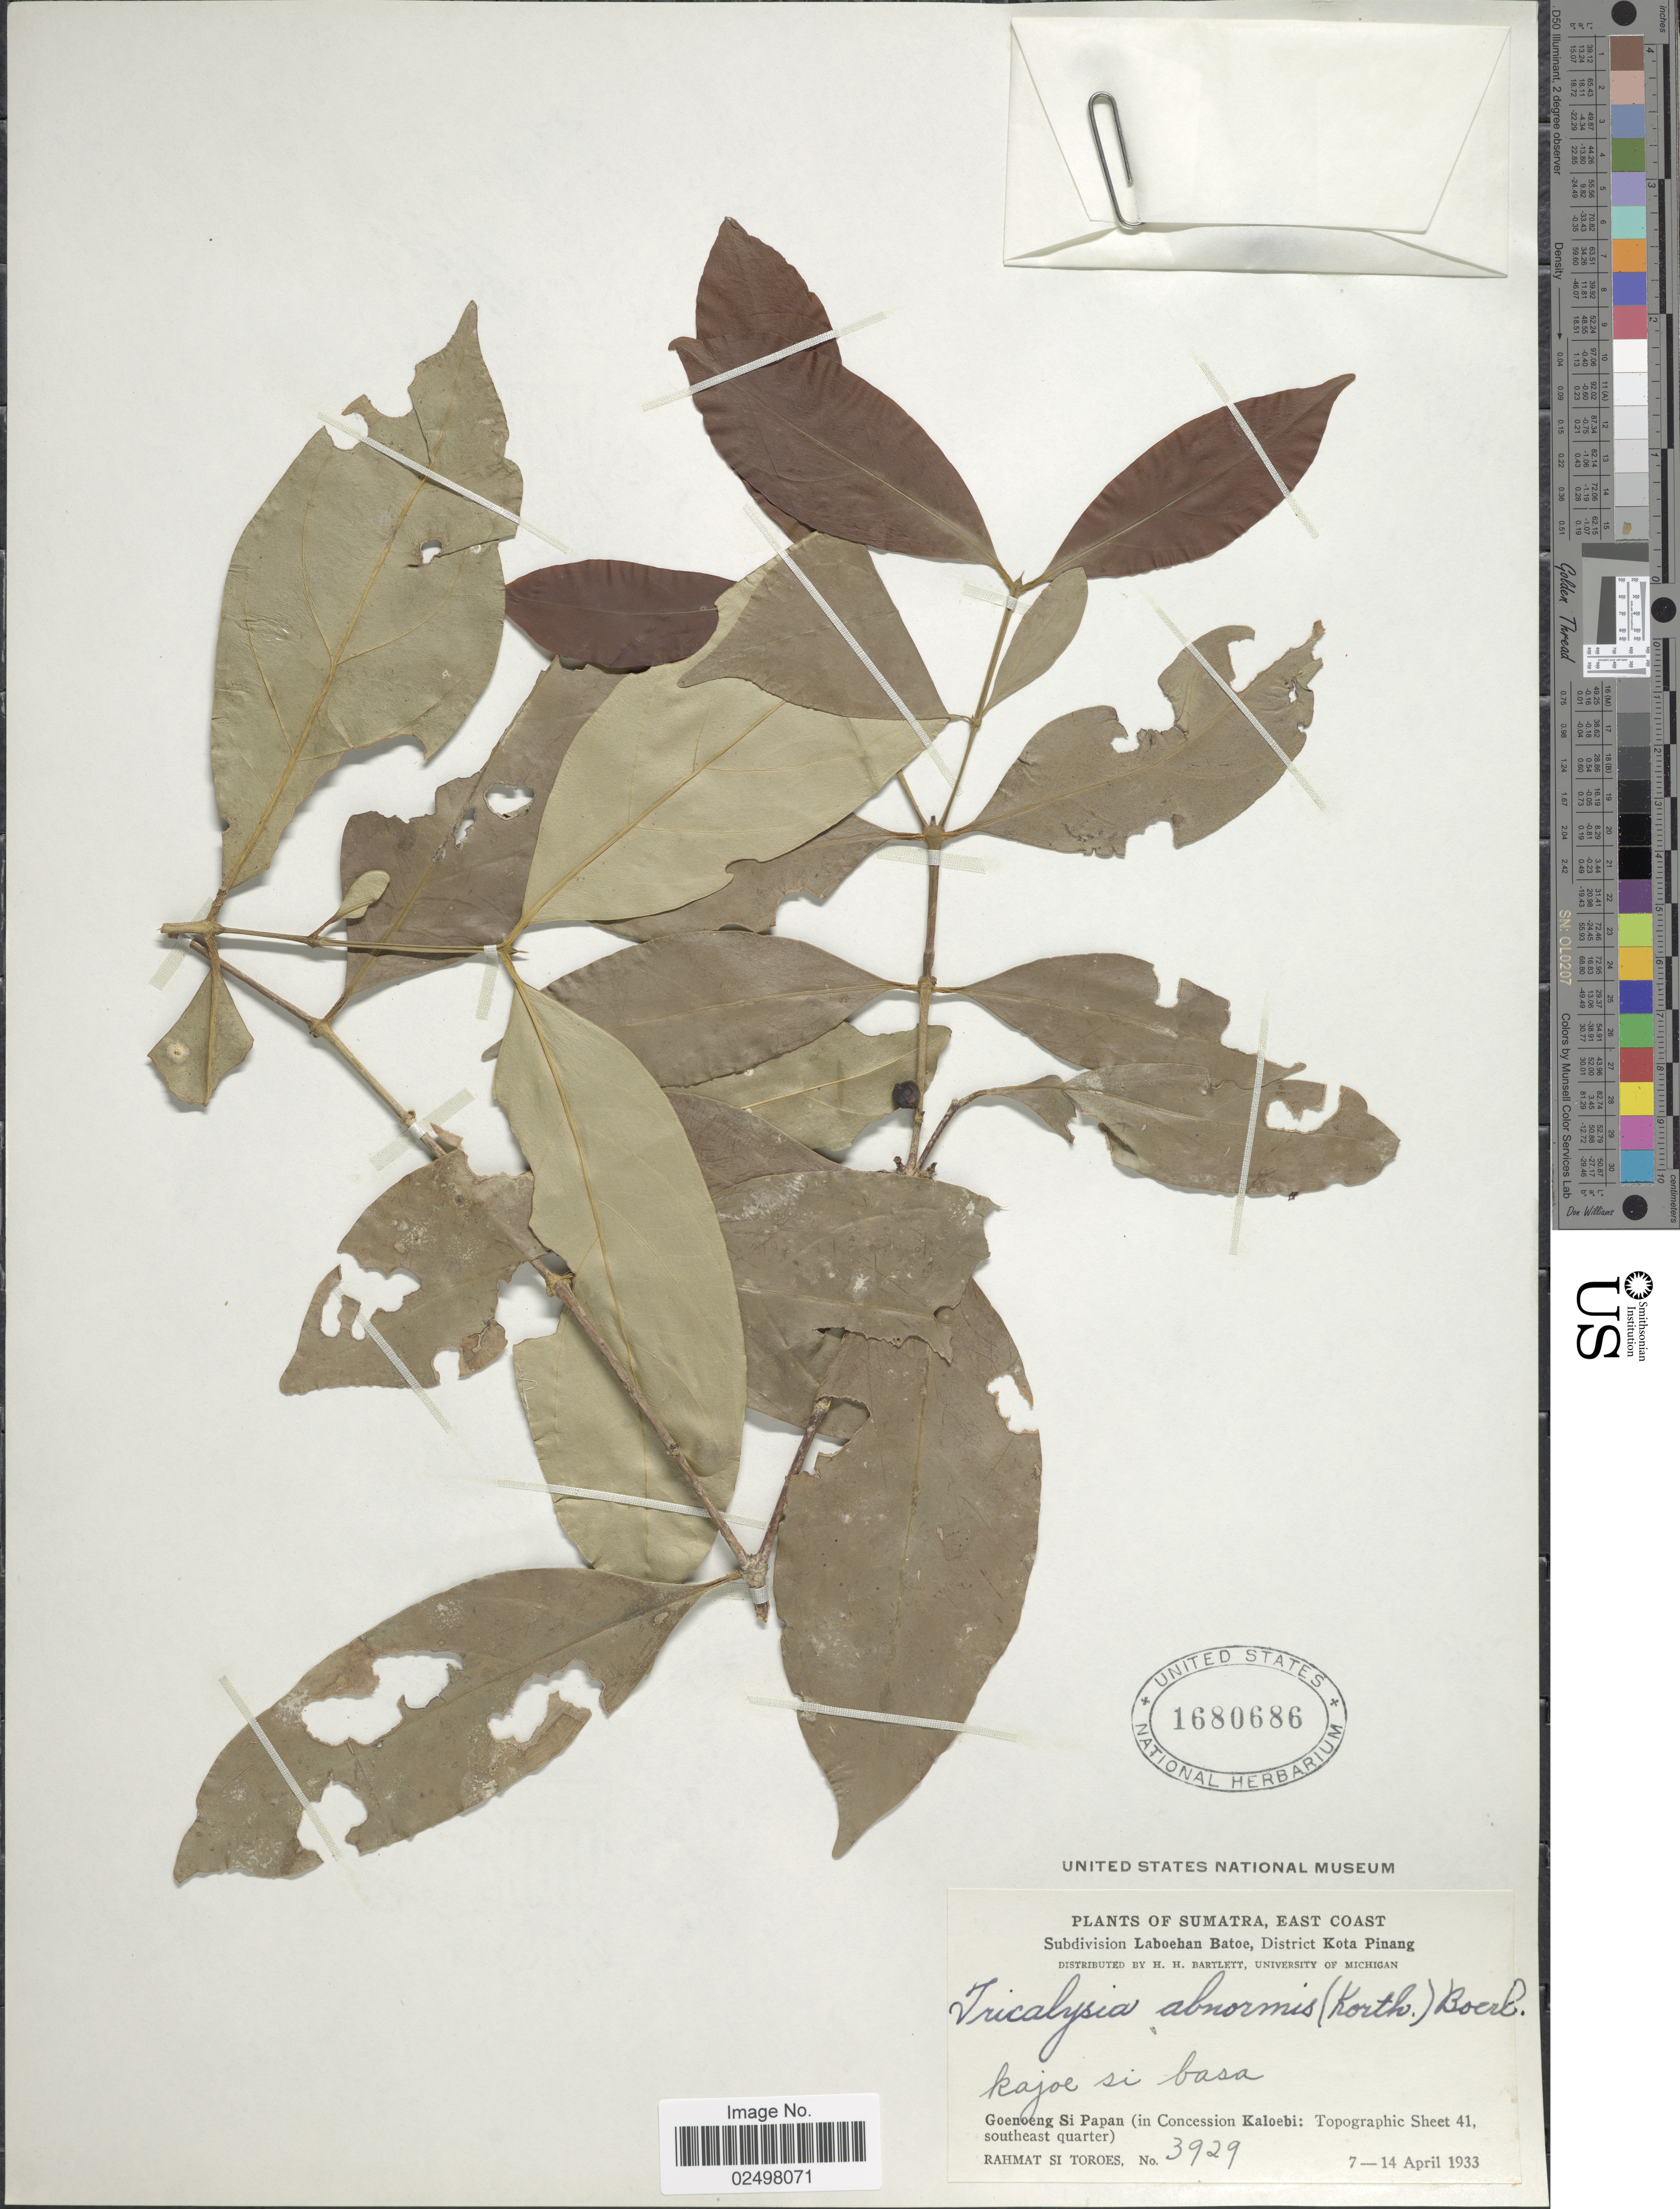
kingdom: Plantae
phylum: Tracheophyta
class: Magnoliopsida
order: Gentianales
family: Rubiaceae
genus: Tricalysia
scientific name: Tricalysia anomala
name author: E.A. Bruce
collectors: Rahmat Si Boeea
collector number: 3929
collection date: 1933-04-07/1933-07-14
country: Indonesia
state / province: Sumatra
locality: East Coast, Subdivsion Laboehan Batoe, District Kota Pinang, kajoe si basa, Goenoeg Si Papan (in Concession Kaloebi: Topographic Sheet 41, southeast quarter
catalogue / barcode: US 1680686